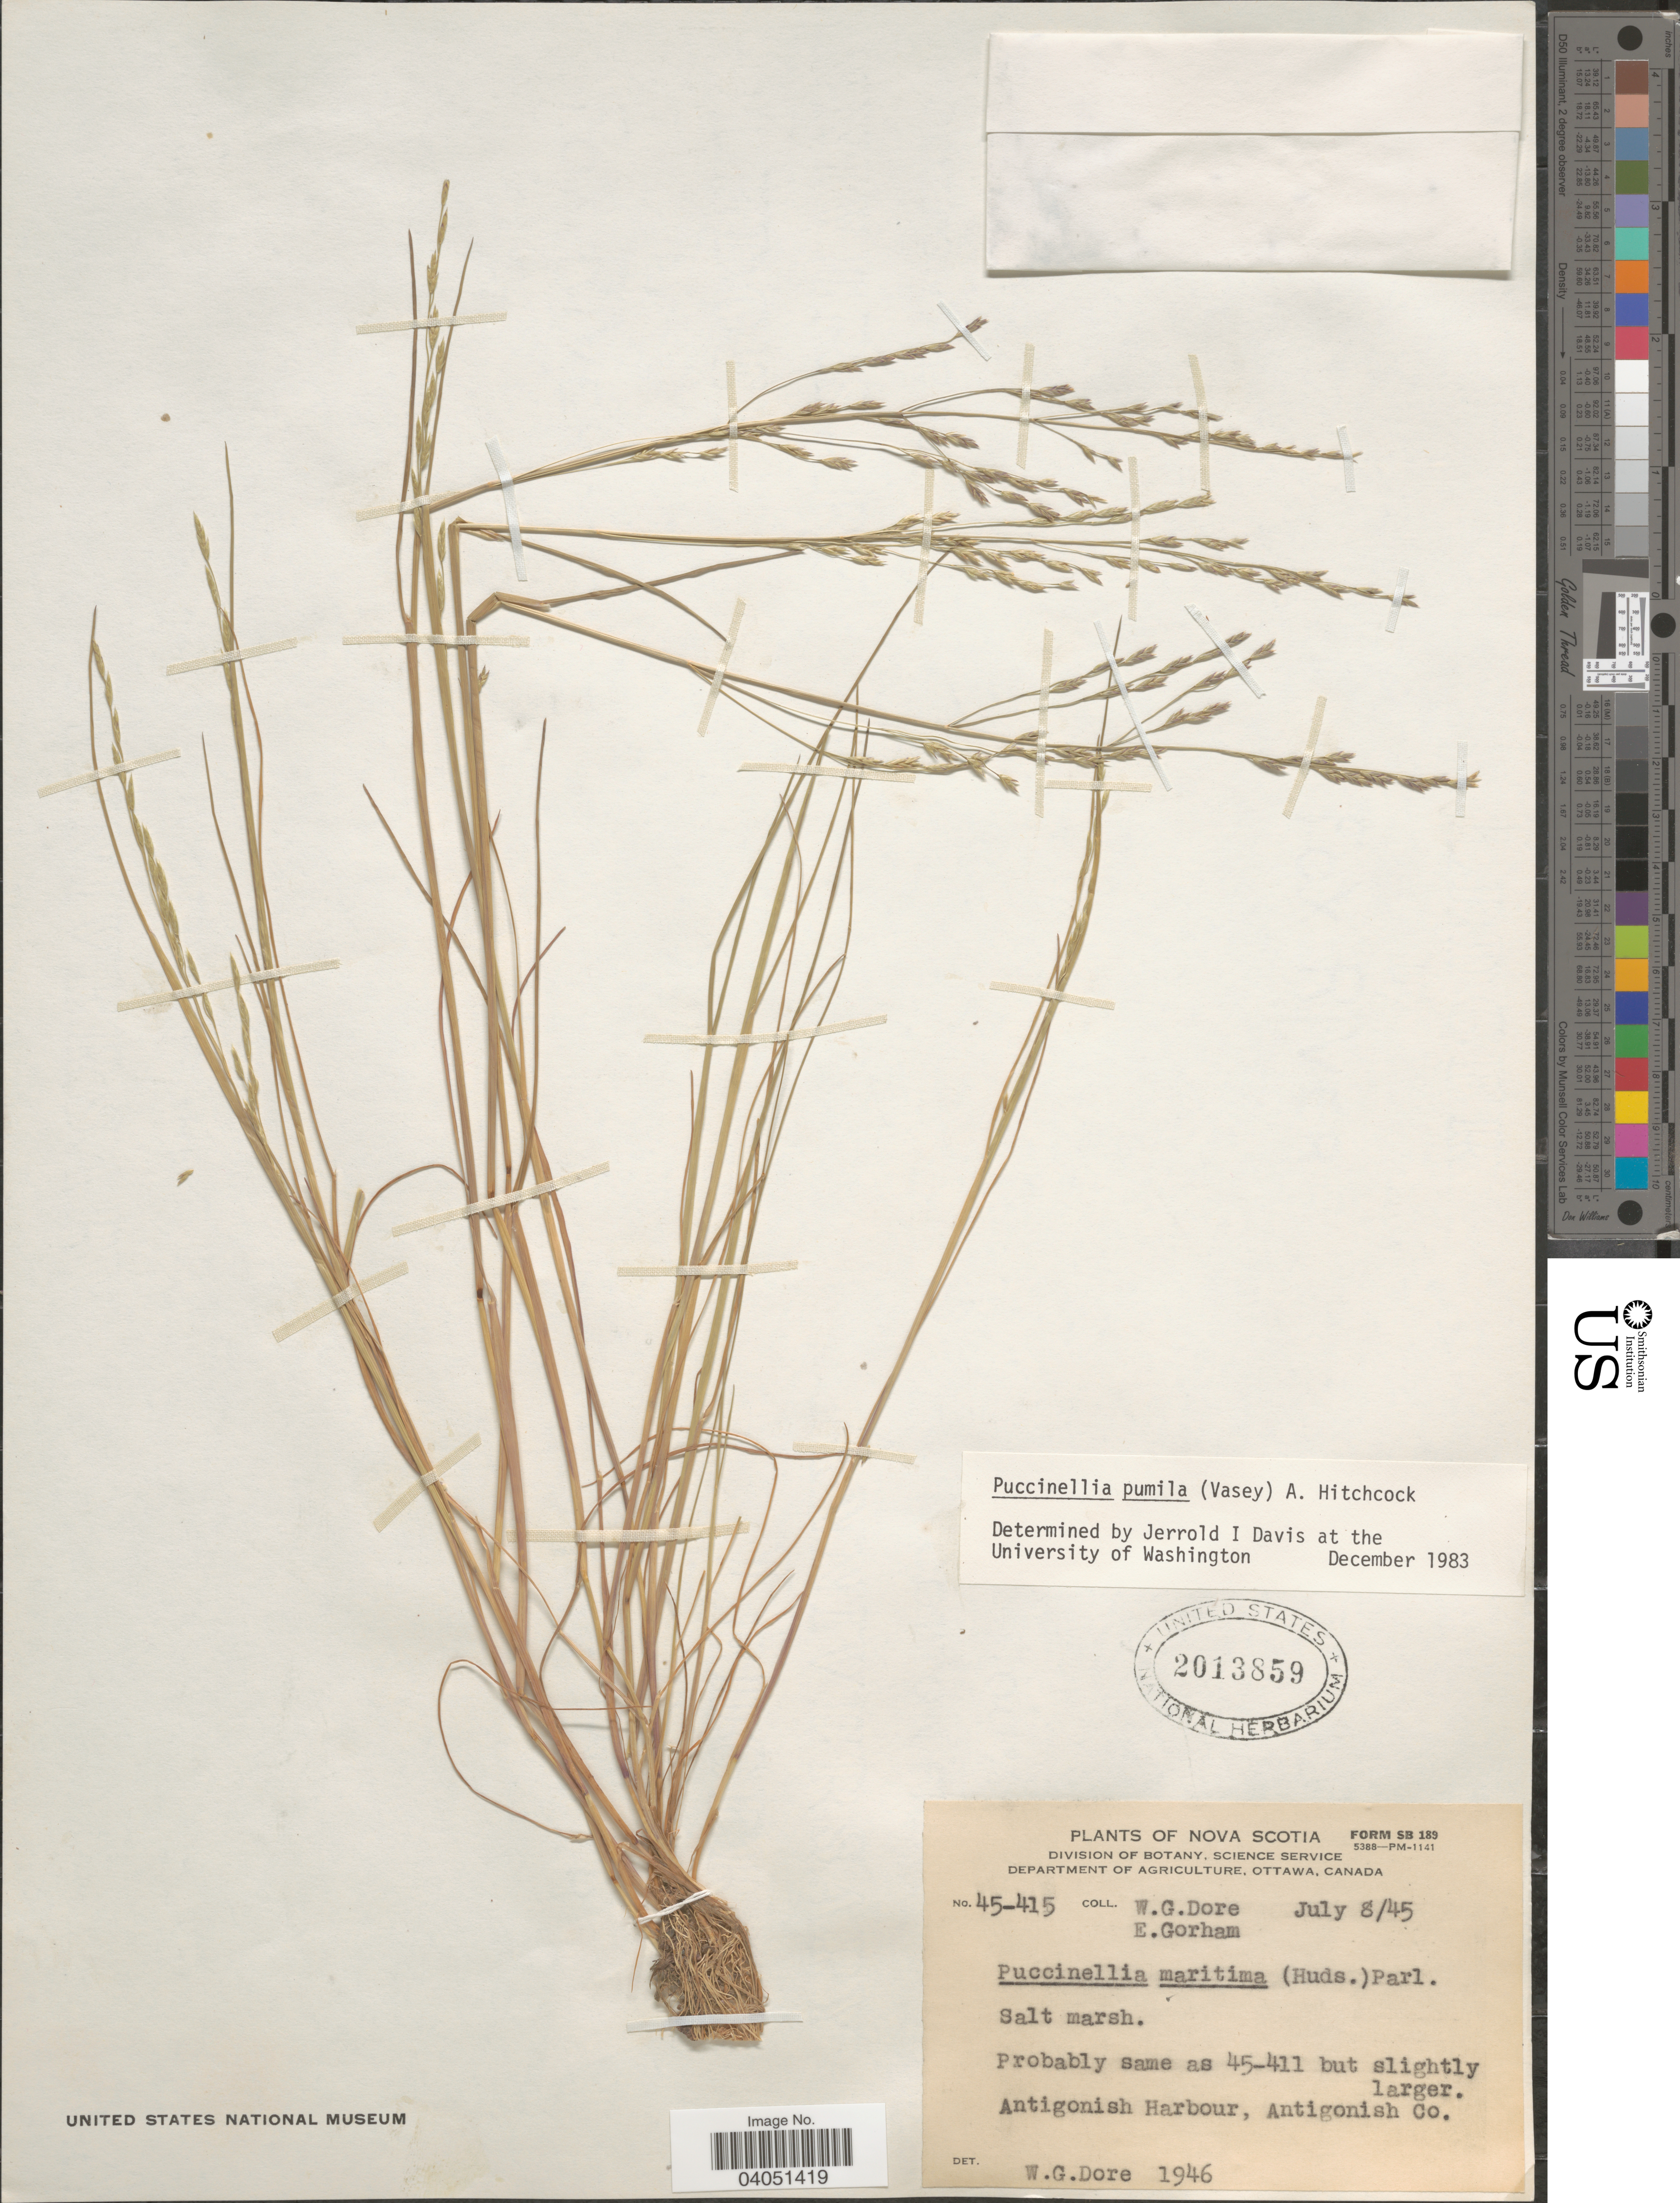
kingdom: Plantae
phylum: Tracheophyta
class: Liliopsida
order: Poales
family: Poaceae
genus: Puccinellia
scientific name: Puccinellia pumila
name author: (Vasey) Hitchc.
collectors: W. Dore & E. Gorham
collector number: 45-145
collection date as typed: Transcribed d/m/y: 8/7/45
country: Canada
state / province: Nova Scotia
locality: Antogonish Harbour, Antigonish Co.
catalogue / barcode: US 2013859